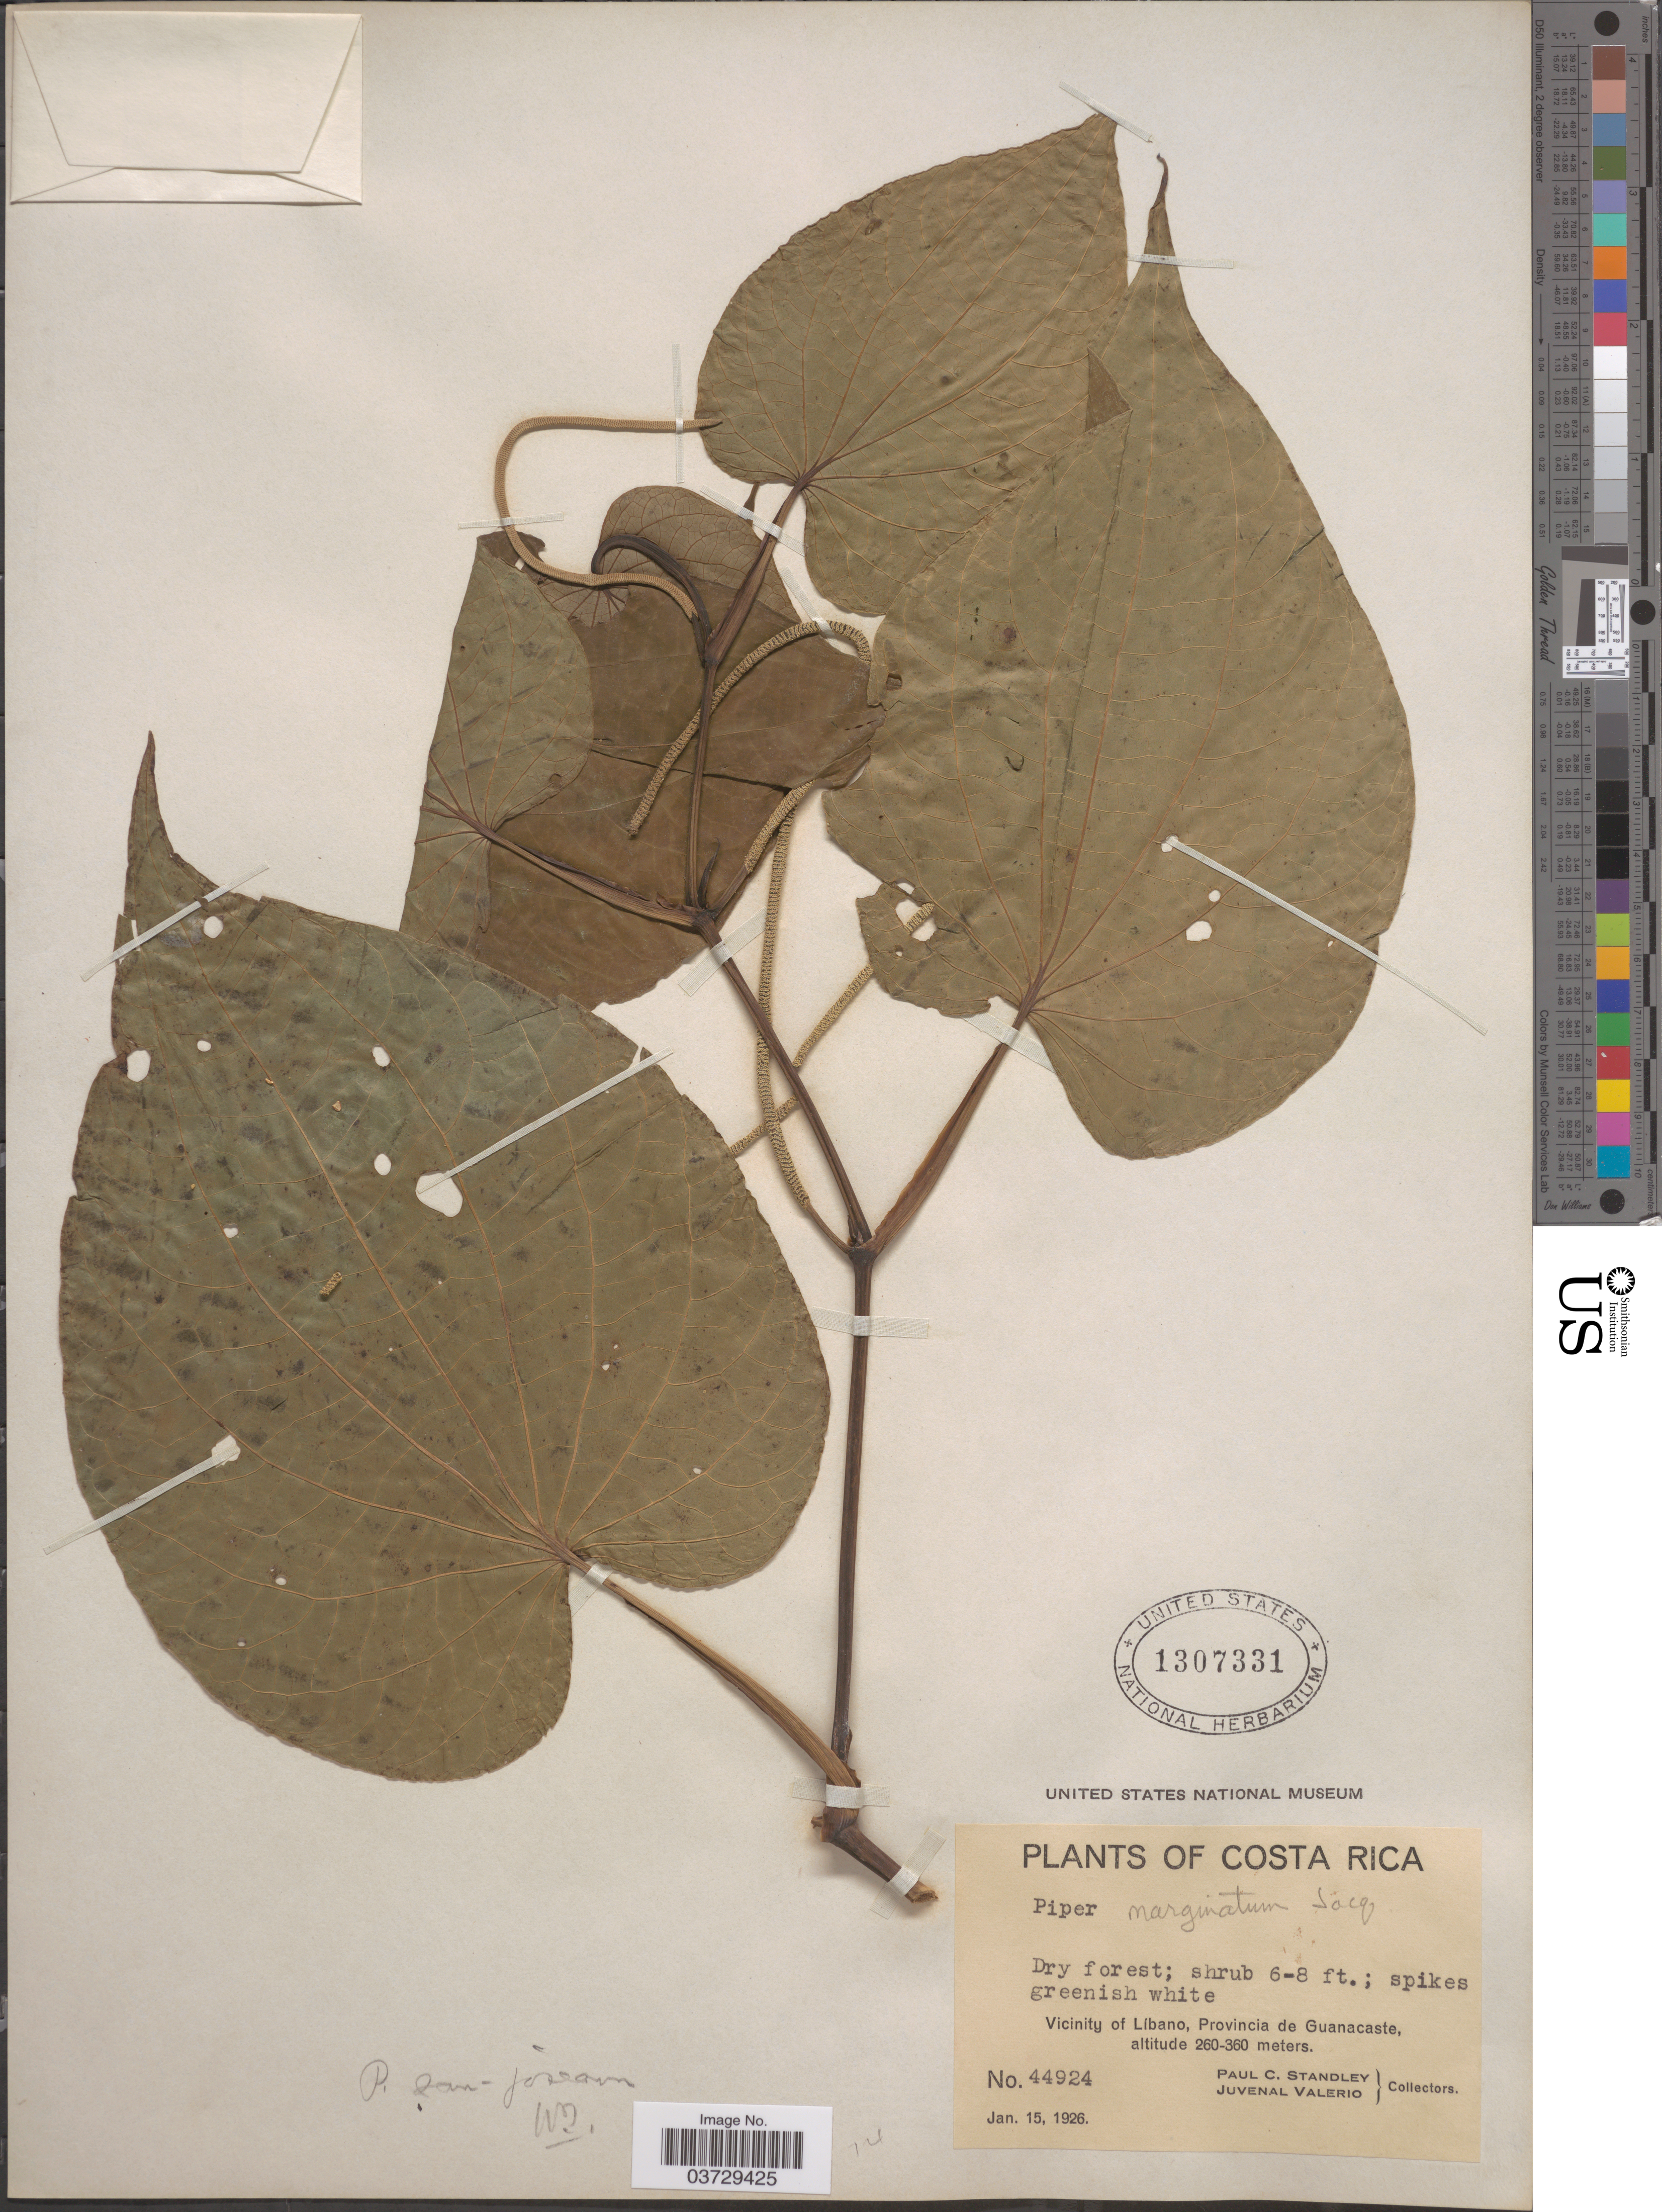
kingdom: Plantae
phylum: Tracheophyta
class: Magnoliopsida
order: Piperales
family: Piperaceae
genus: Piper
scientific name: Piper marginatum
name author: Jacq.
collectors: P. C. Standley & J. Valerio R.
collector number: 44924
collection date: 1926-01-15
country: Costa Rica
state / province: Guanacaste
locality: Vicinity of Libano.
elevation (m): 260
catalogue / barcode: US 1307331